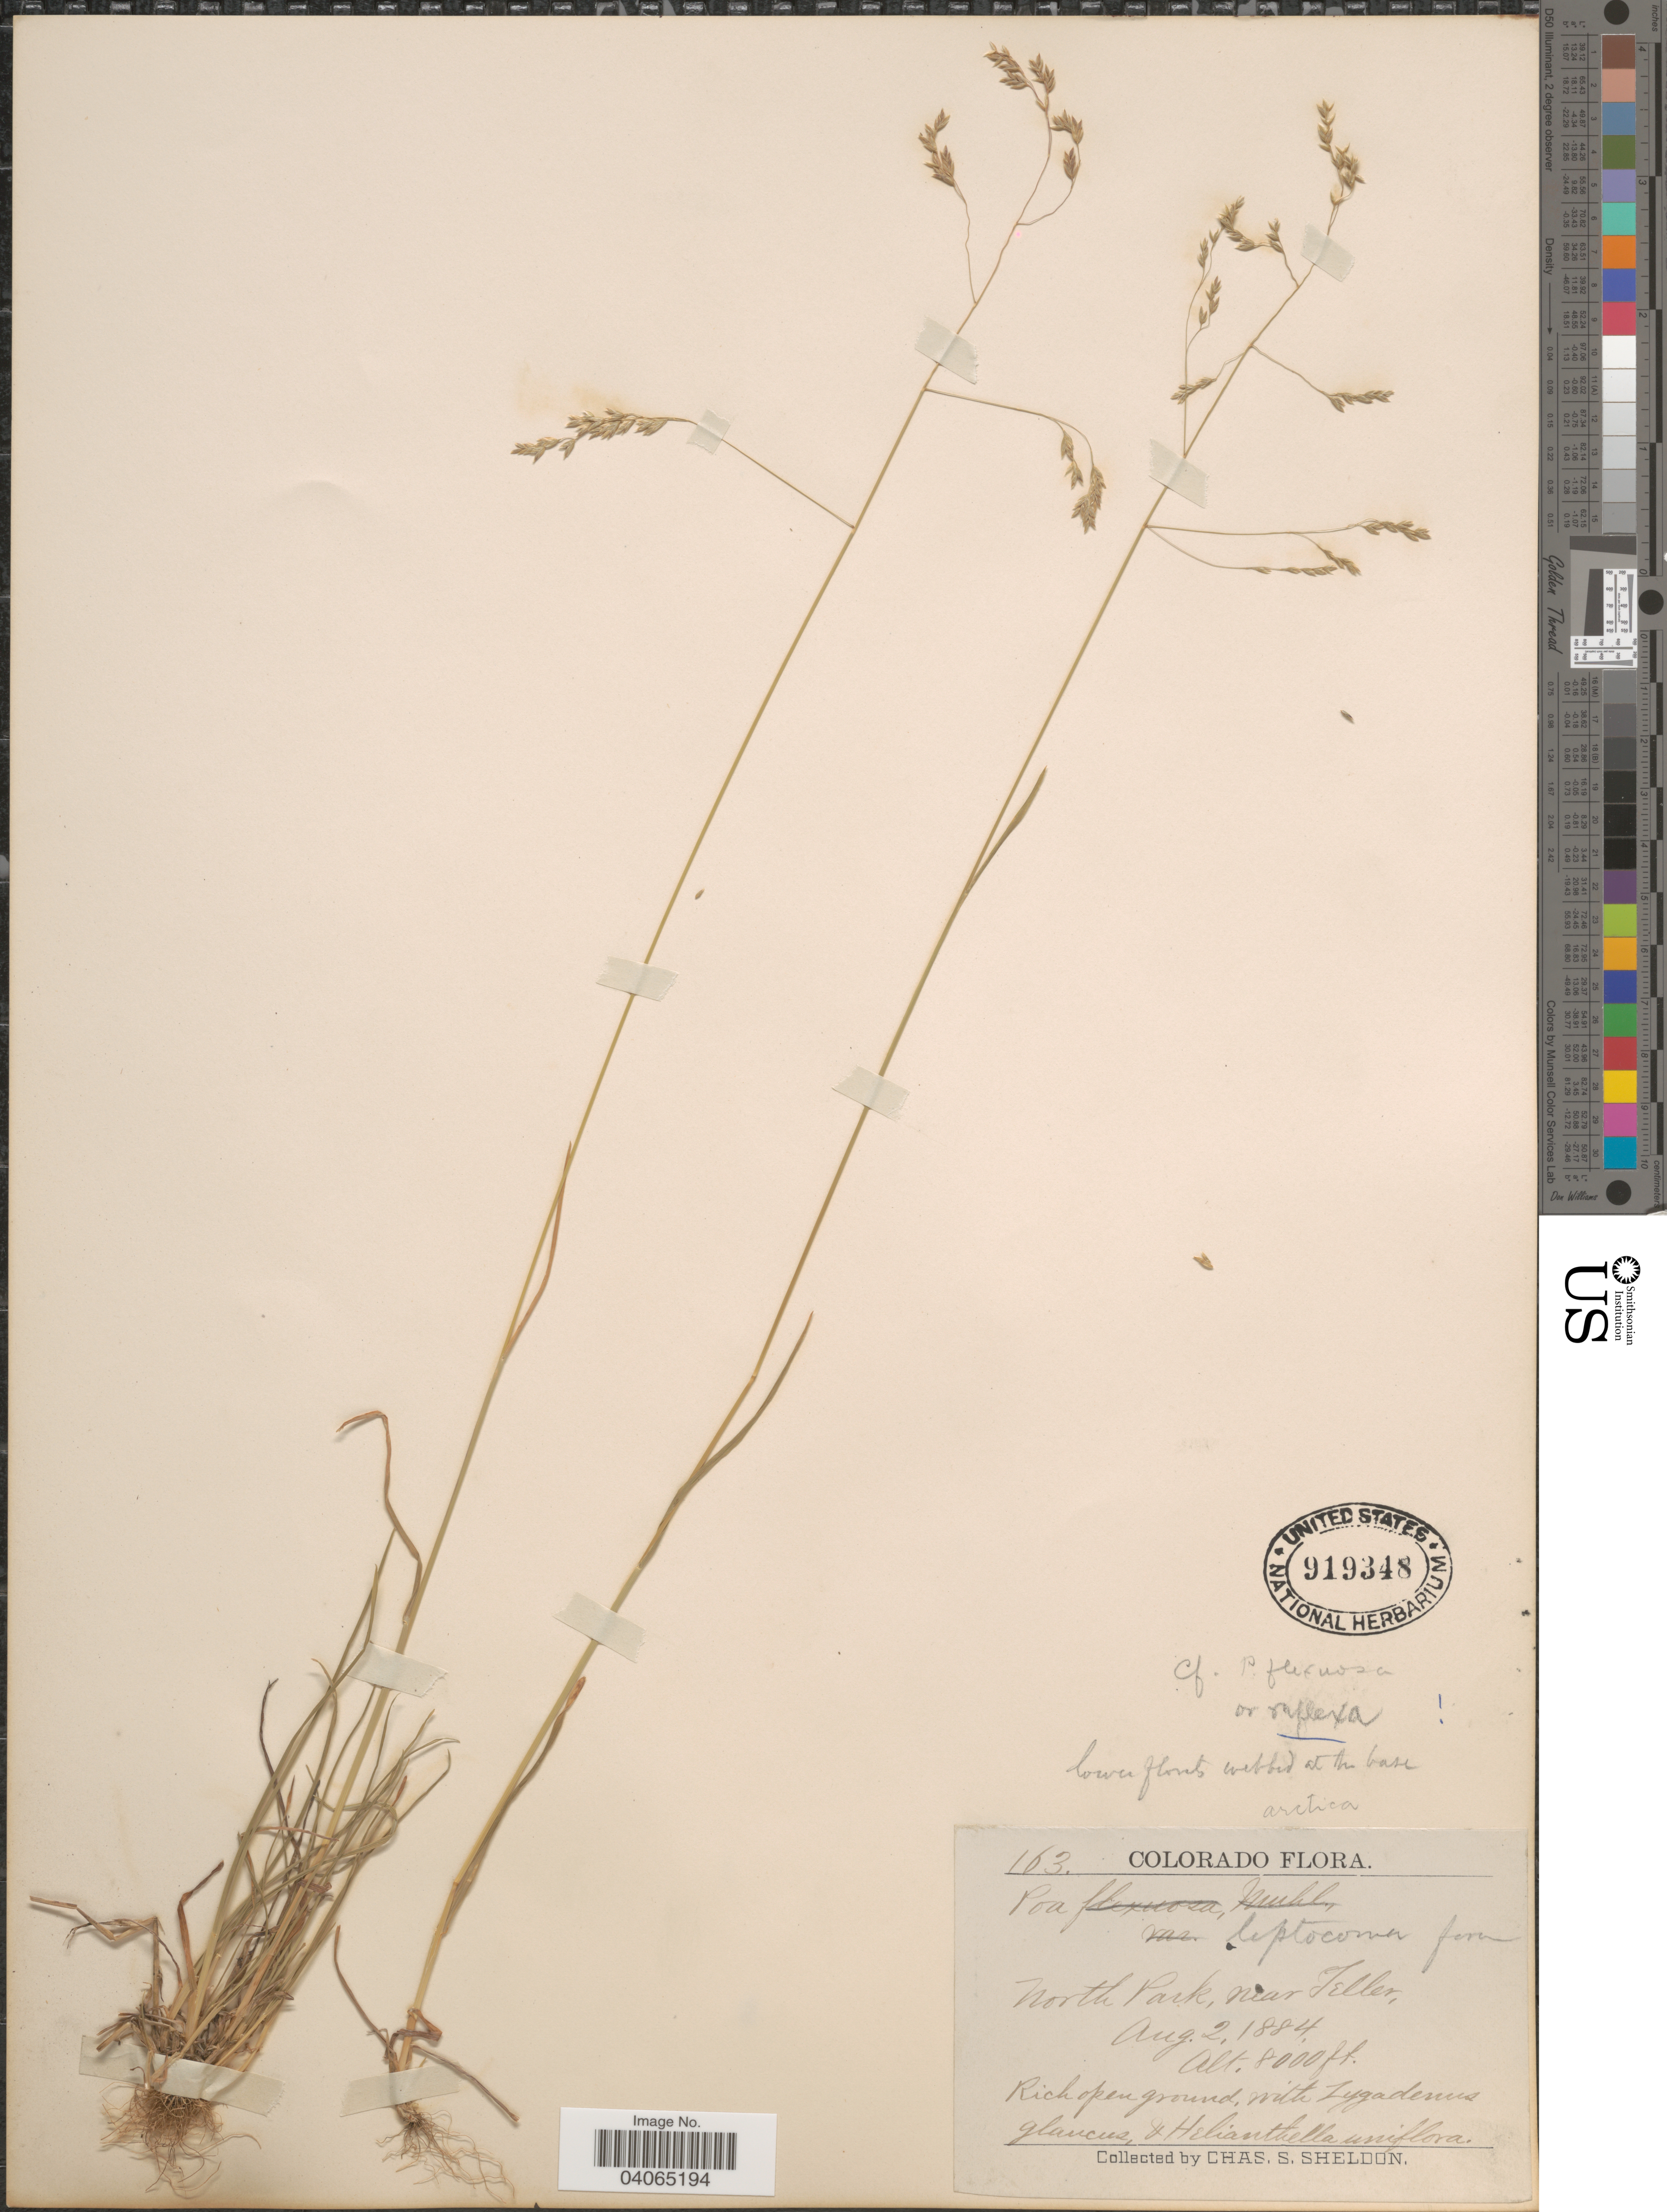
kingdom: Plantae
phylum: Tracheophyta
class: Liliopsida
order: Poales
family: Poaceae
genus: Poa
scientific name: Poa reflexa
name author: Vasey & Scribn.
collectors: C. S. Sheldon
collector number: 163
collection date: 1884-08-02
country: United States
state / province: Colorado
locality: North Park, near Teller.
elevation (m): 2438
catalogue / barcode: US 919348